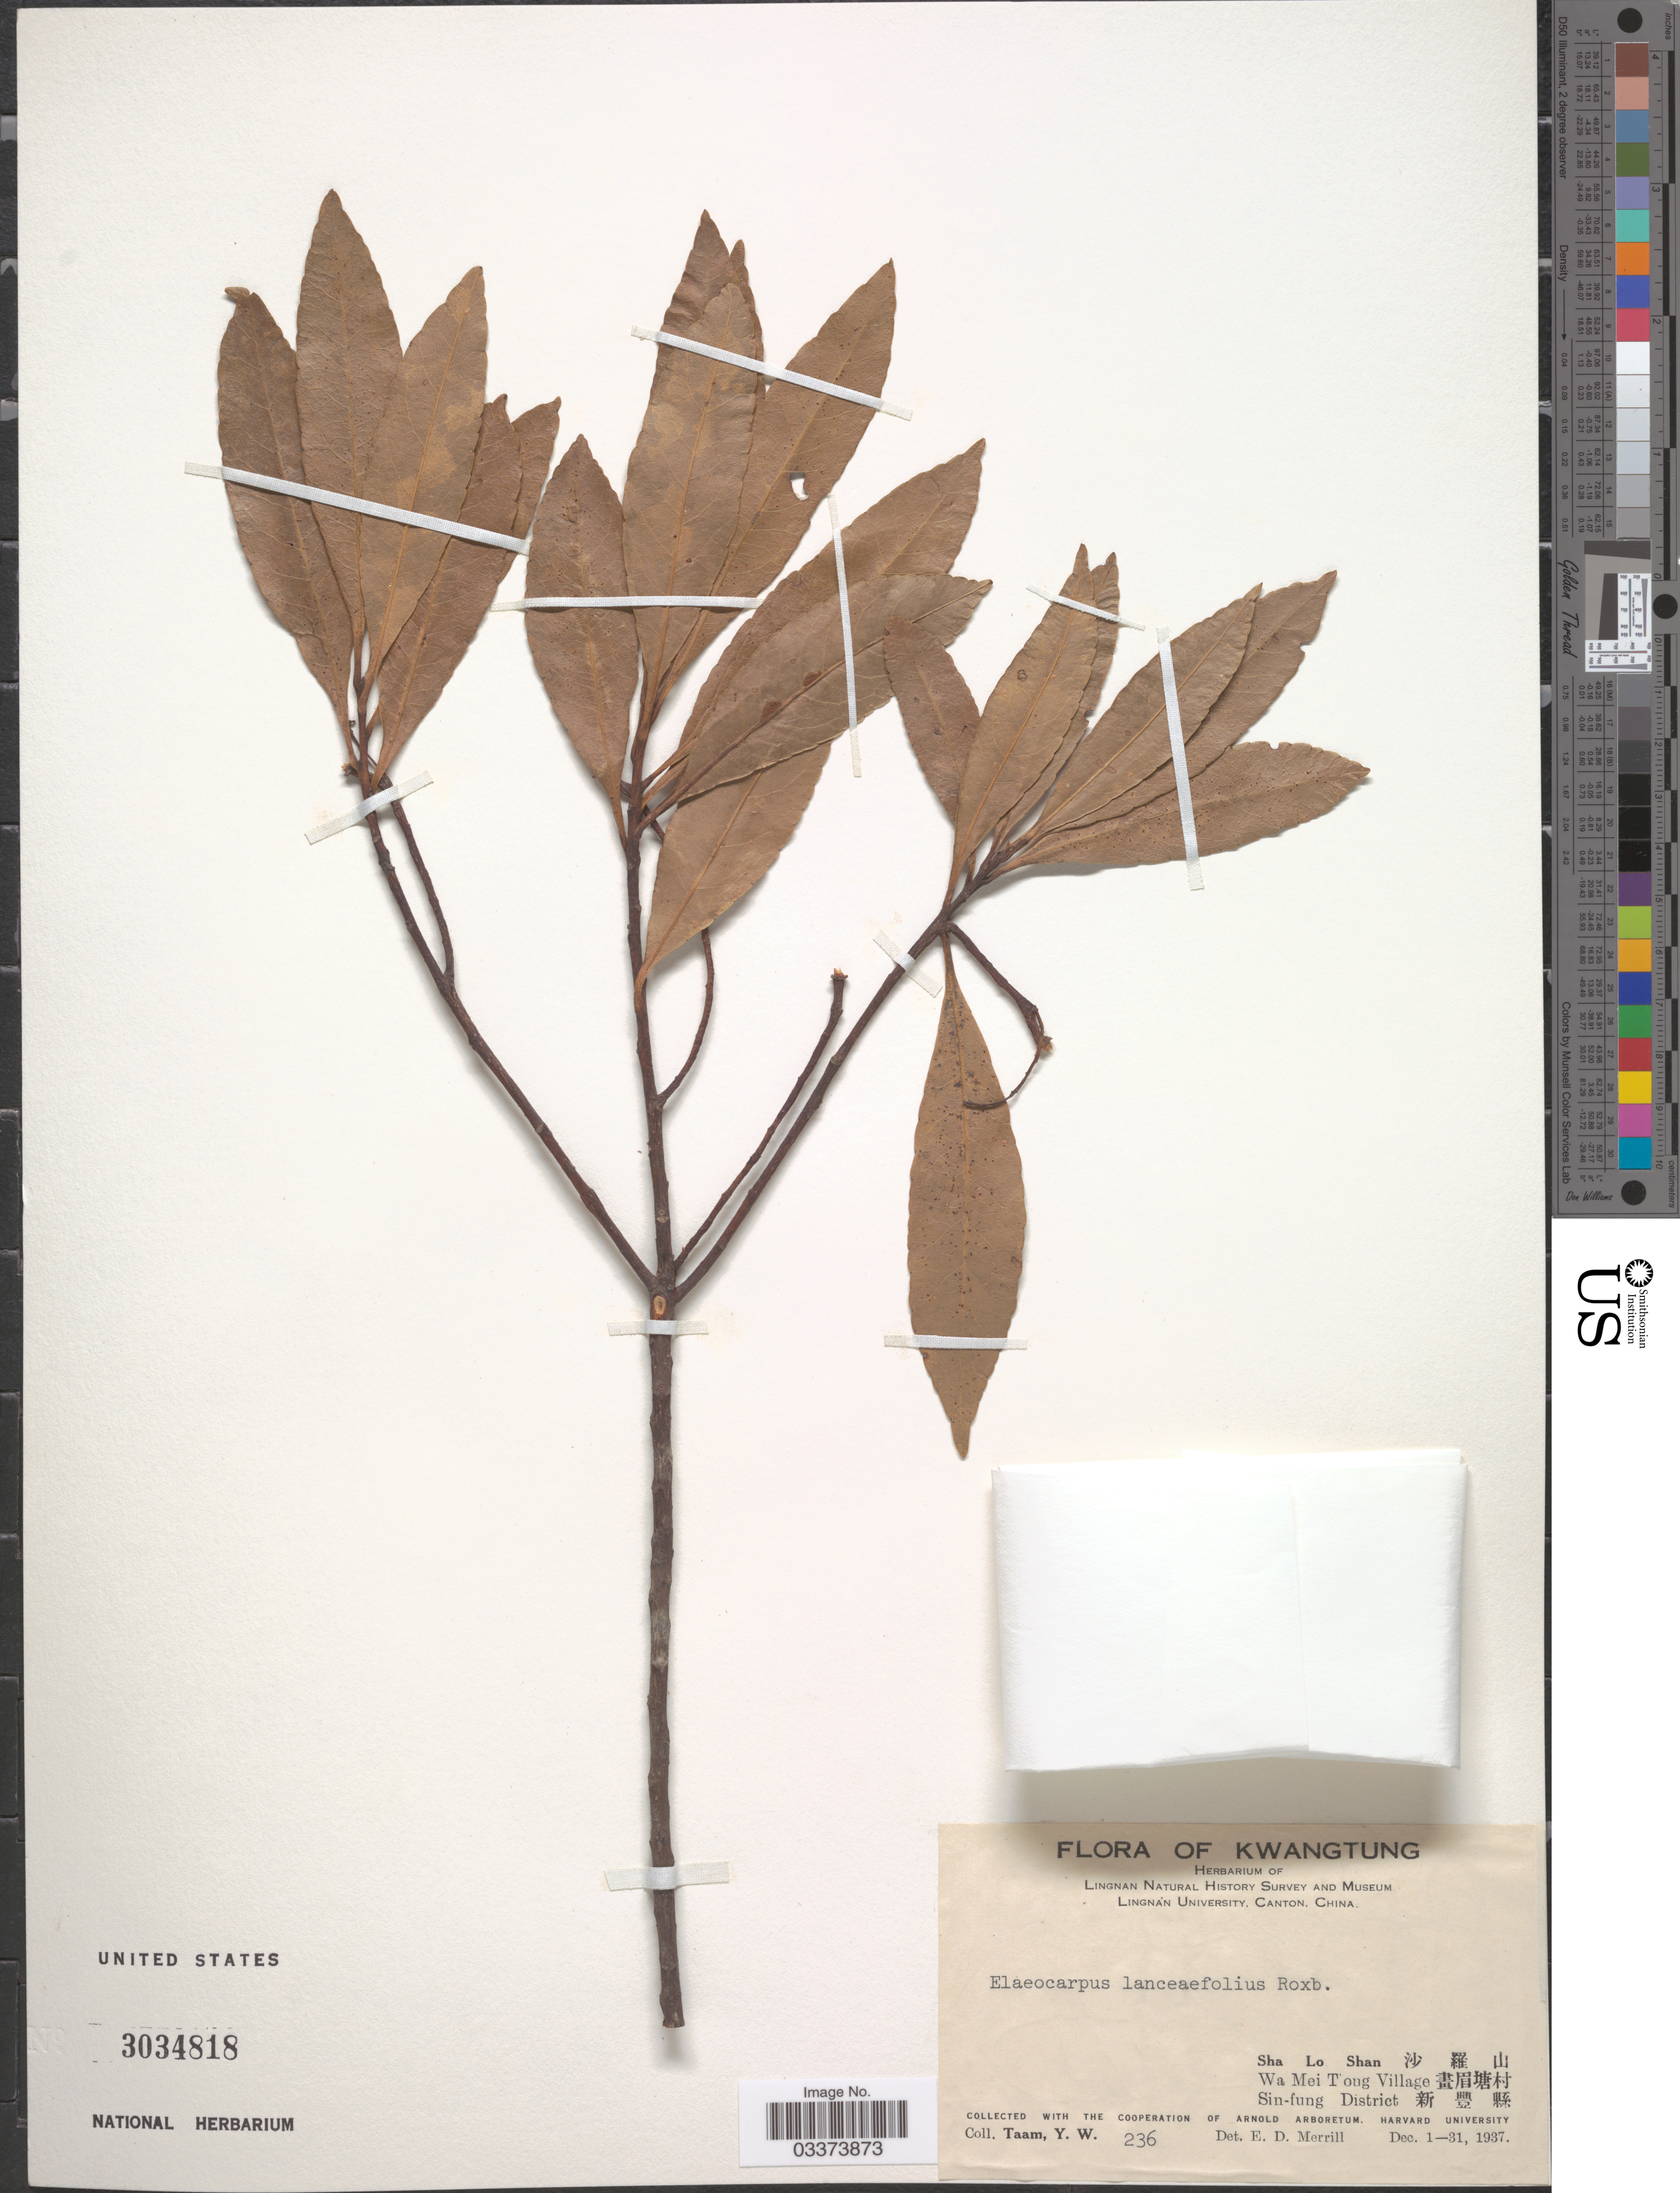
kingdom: Plantae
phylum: Tracheophyta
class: Magnoliopsida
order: Oxalidales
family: Elaeocarpaceae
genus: Elaeocarpus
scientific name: Elaeocarpus lanceifolius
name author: Roxb.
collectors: Y. W. Taam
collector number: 236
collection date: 1937-12-01/1937-12-31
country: China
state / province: Guangdong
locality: Kwangtung, Sha Lo Shan X, Wa Mei T'ong Village X, Sin-fung District X.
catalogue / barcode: US 3034818